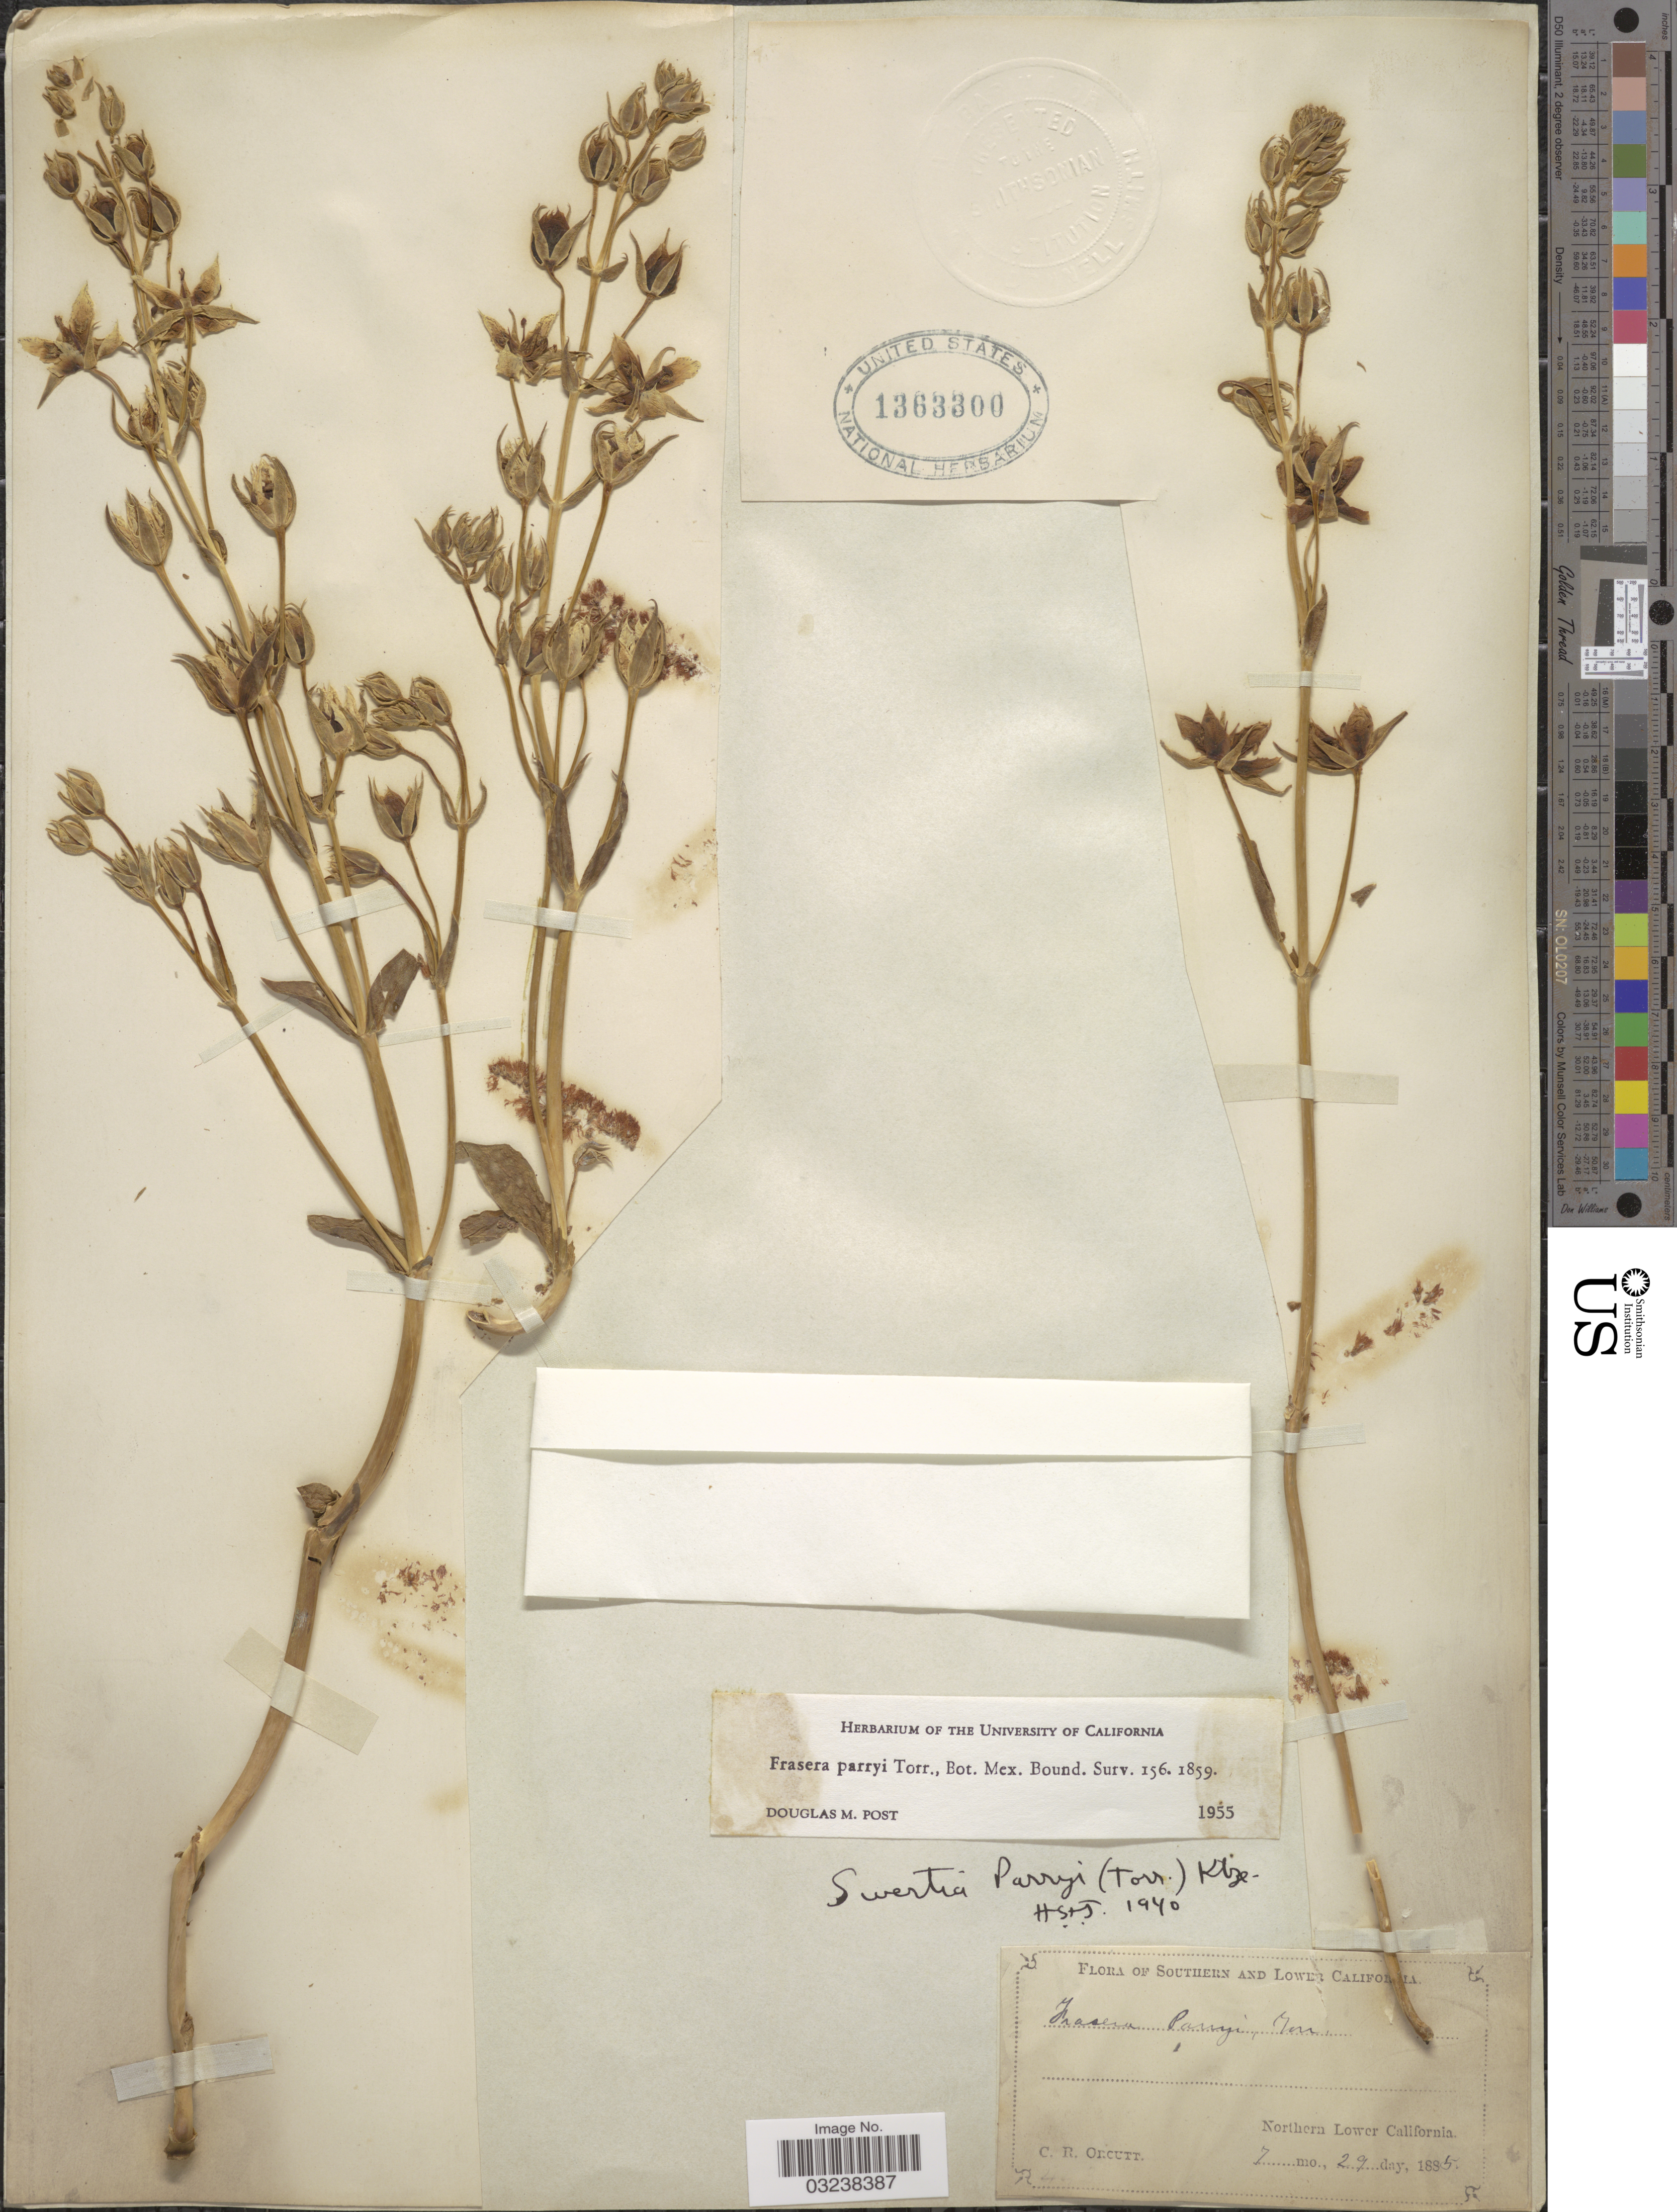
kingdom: Plantae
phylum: Tracheophyta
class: Magnoliopsida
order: Gentianales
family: Gentianaceae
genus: Swertia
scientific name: Swertia parryi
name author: (Torr.) Kuntze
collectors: C. R. Orcutt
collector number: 44*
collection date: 1885-07-29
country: Mexico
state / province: Baja California Norte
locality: Lower California. Northern Lower California.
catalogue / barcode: US 1363300